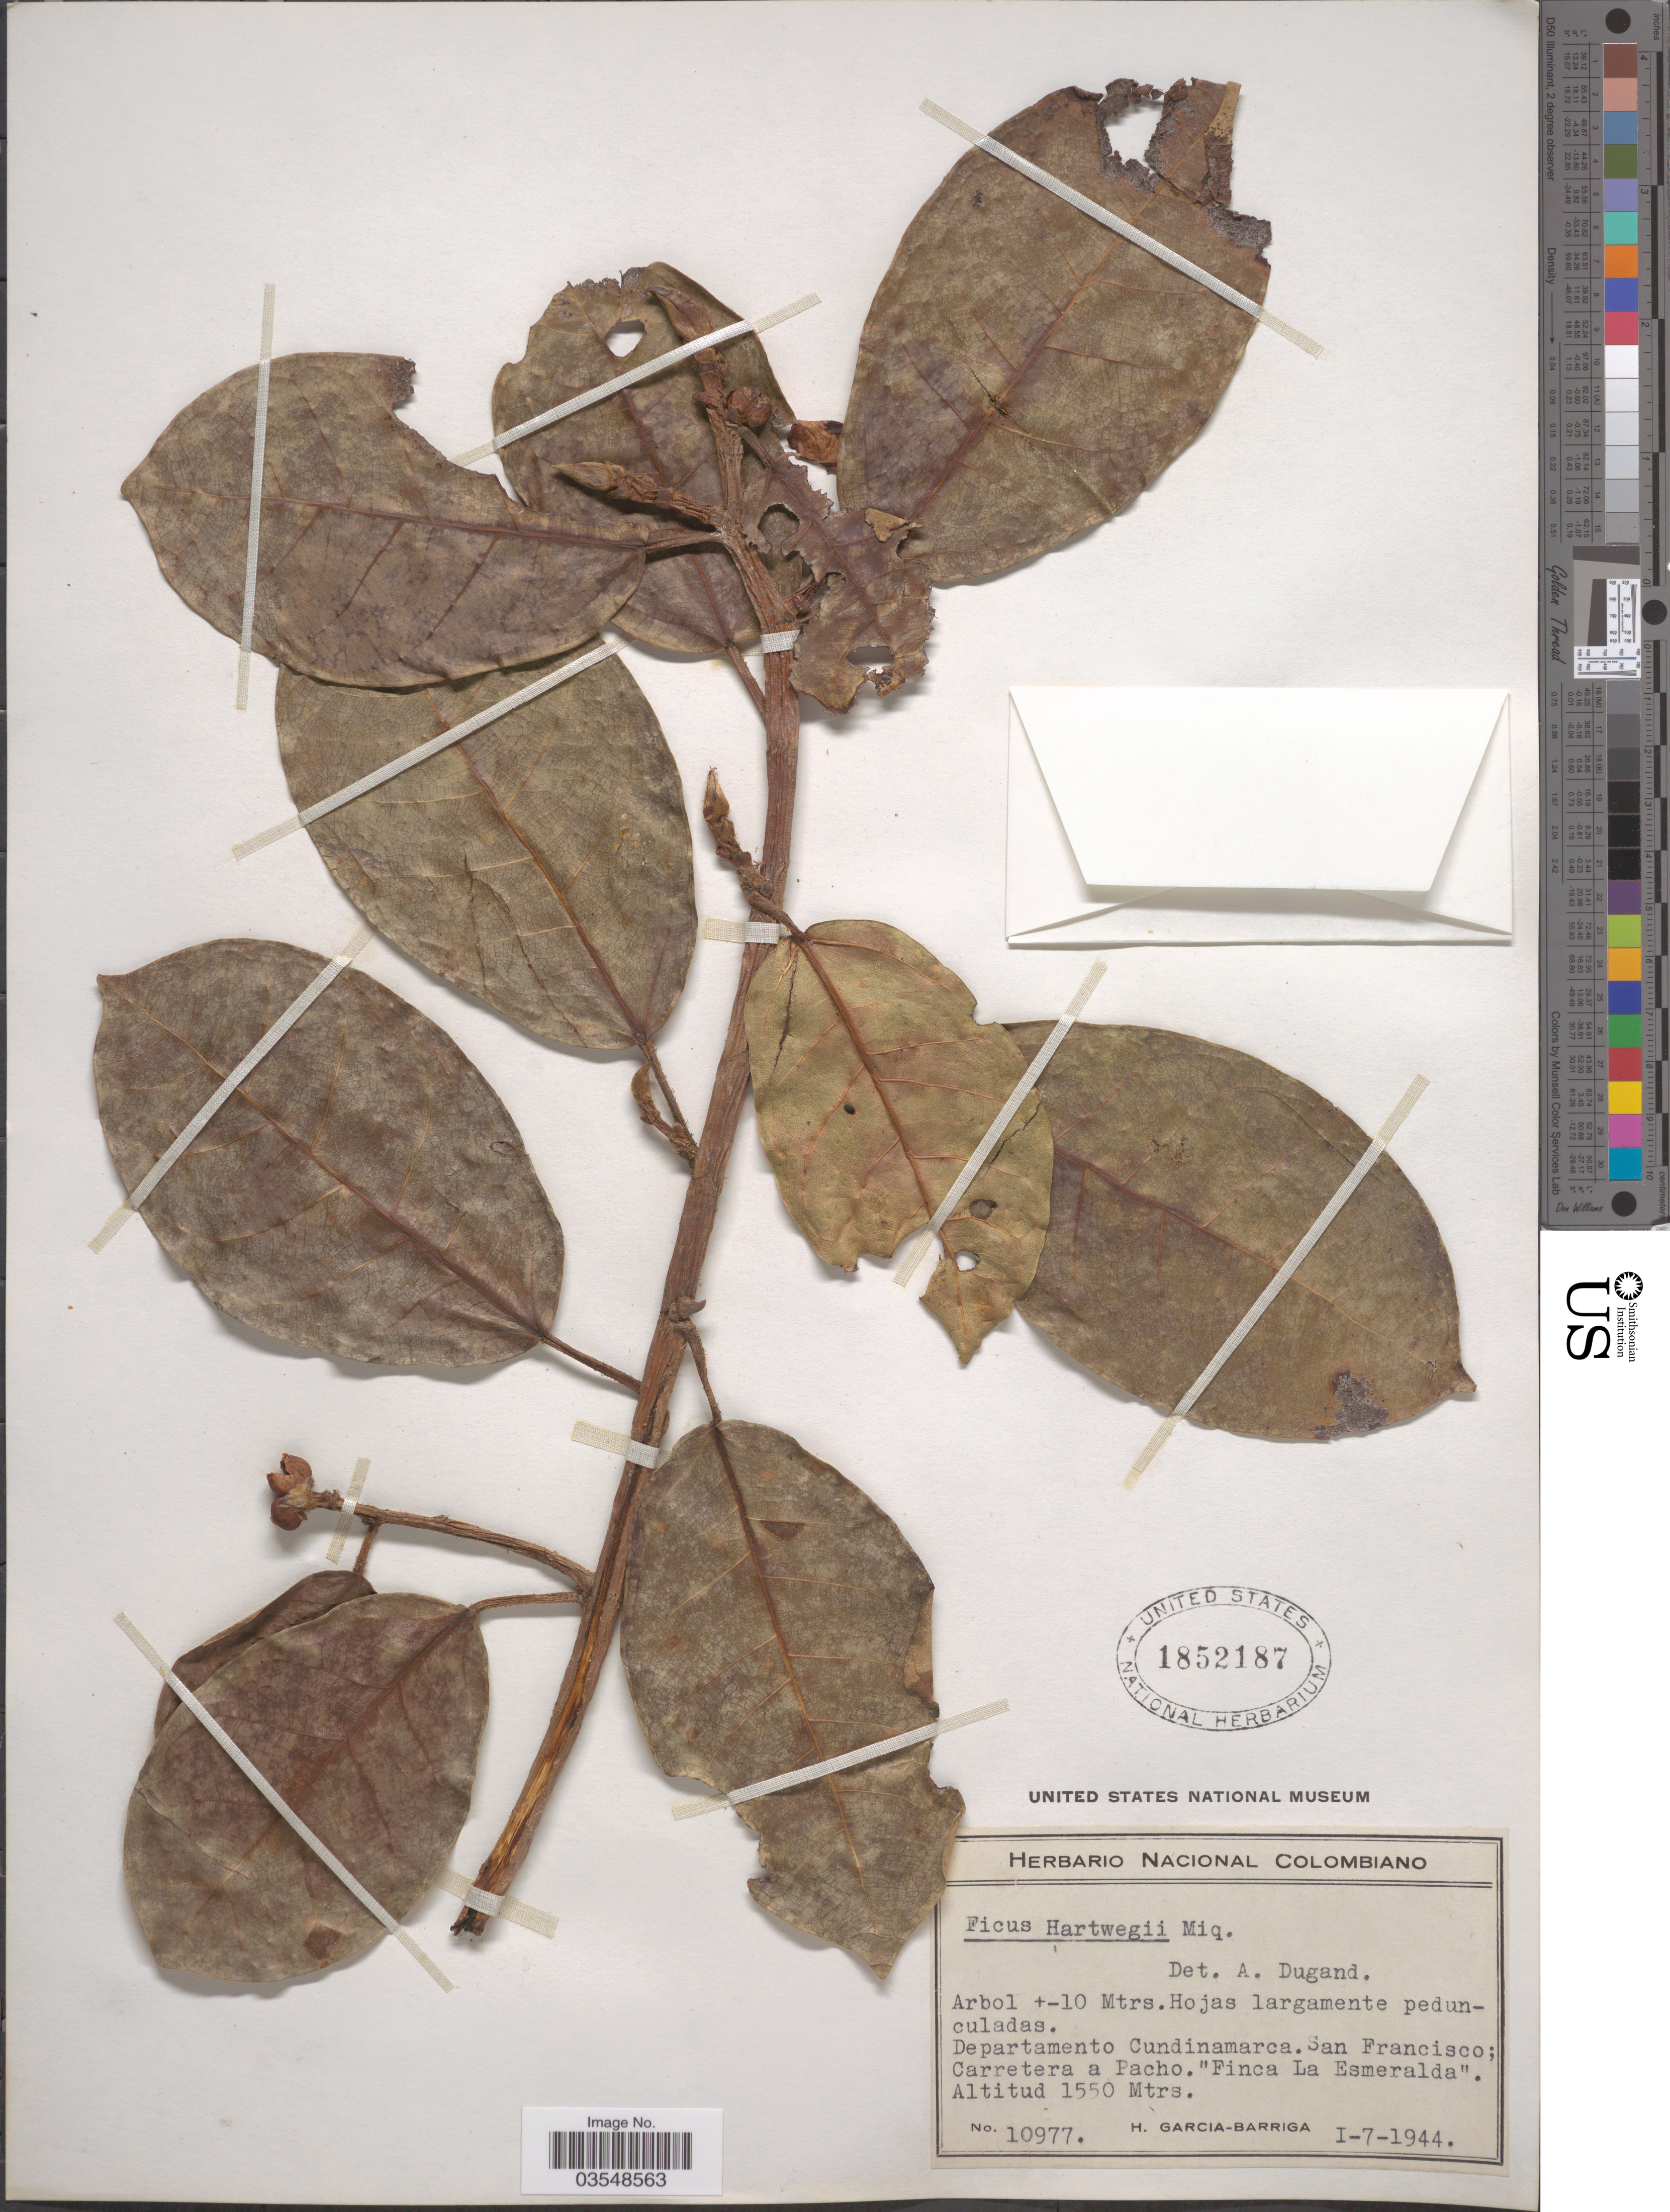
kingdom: Plantae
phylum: Tracheophyta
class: Magnoliopsida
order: Rosales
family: Moraceae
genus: Ficus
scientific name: Ficus hartwegii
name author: (Miq.) Miq.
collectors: H. García Barriga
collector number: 10977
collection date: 1944-01-07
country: Colombia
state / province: Cundinamarca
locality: Departamento Cundinamarca. San Francisco; Carretera a Pacho. "Finca La Esmeralda".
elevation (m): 1550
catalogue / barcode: US 1852187